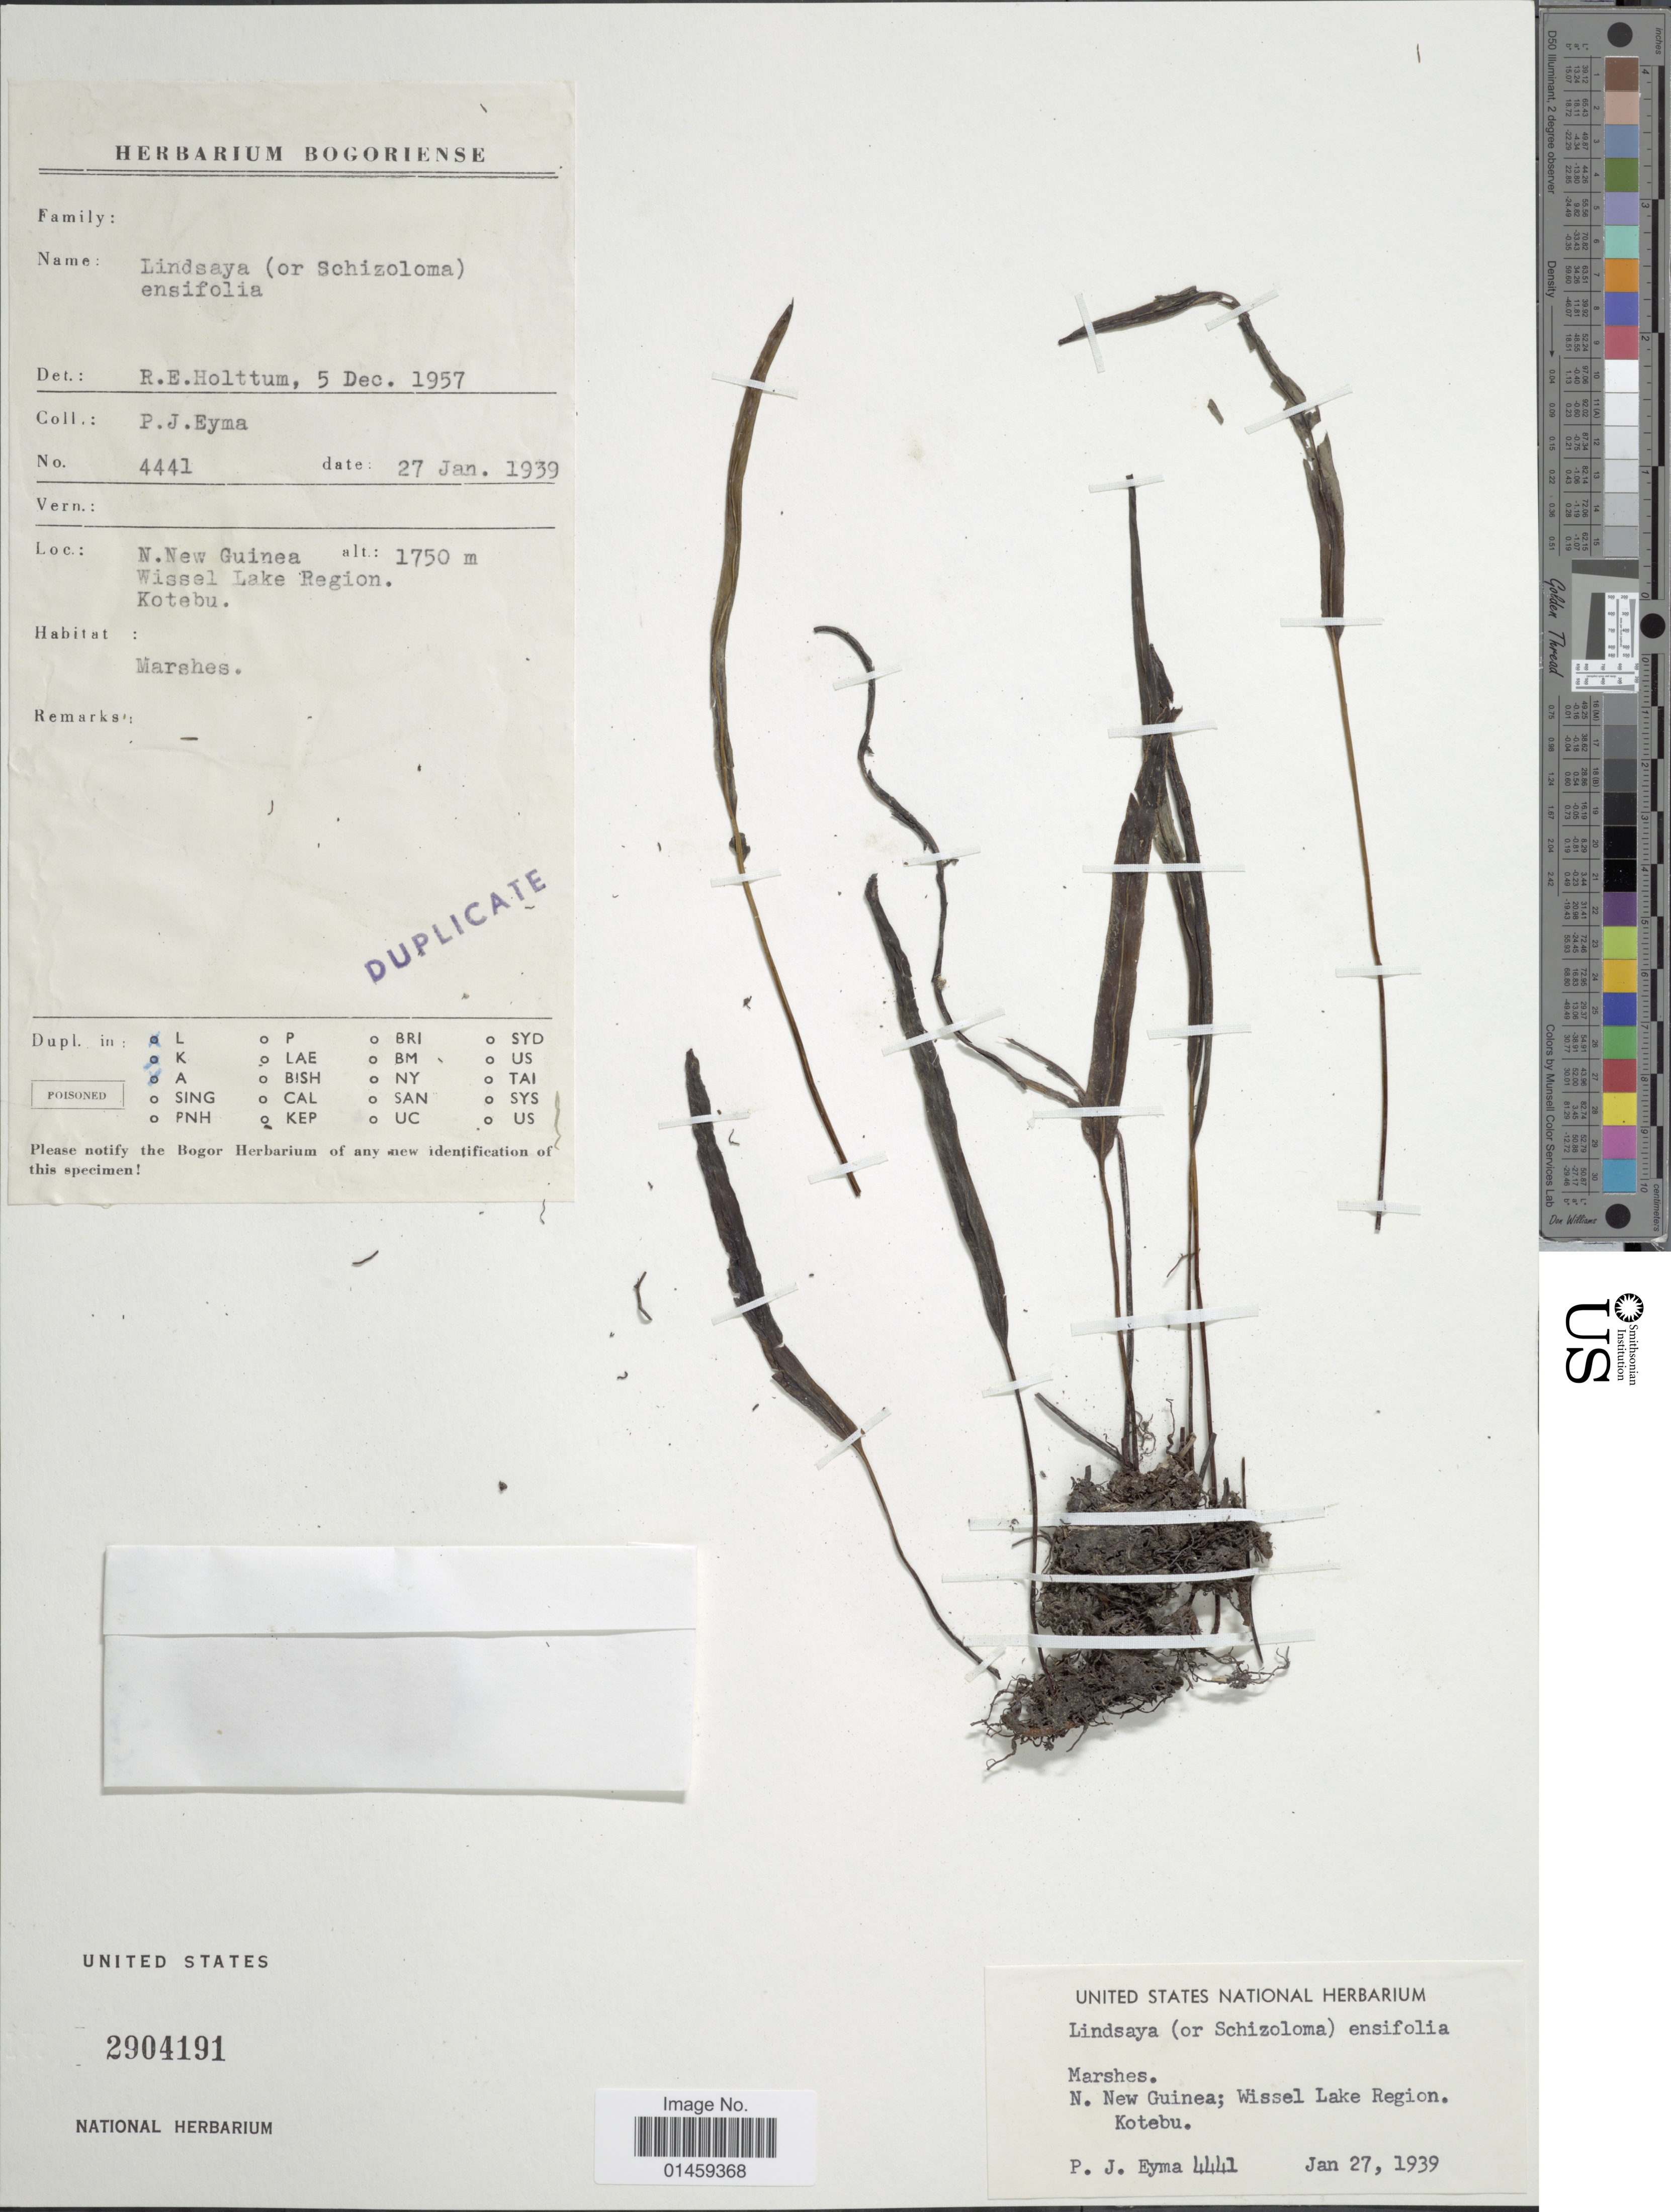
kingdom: Plantae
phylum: Tracheophyta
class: Polypodiopsida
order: Polypodiales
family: Lindsaeaceae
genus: Lindsaea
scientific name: Lindsaea ensifolia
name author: Sw.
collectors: P. J. Eyma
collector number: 4441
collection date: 1939-01-27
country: Indonesia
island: New Guinea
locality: Marshes. N. New Guinea; Wissel Lake Region. Kotebu.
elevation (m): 1750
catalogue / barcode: US 2904191